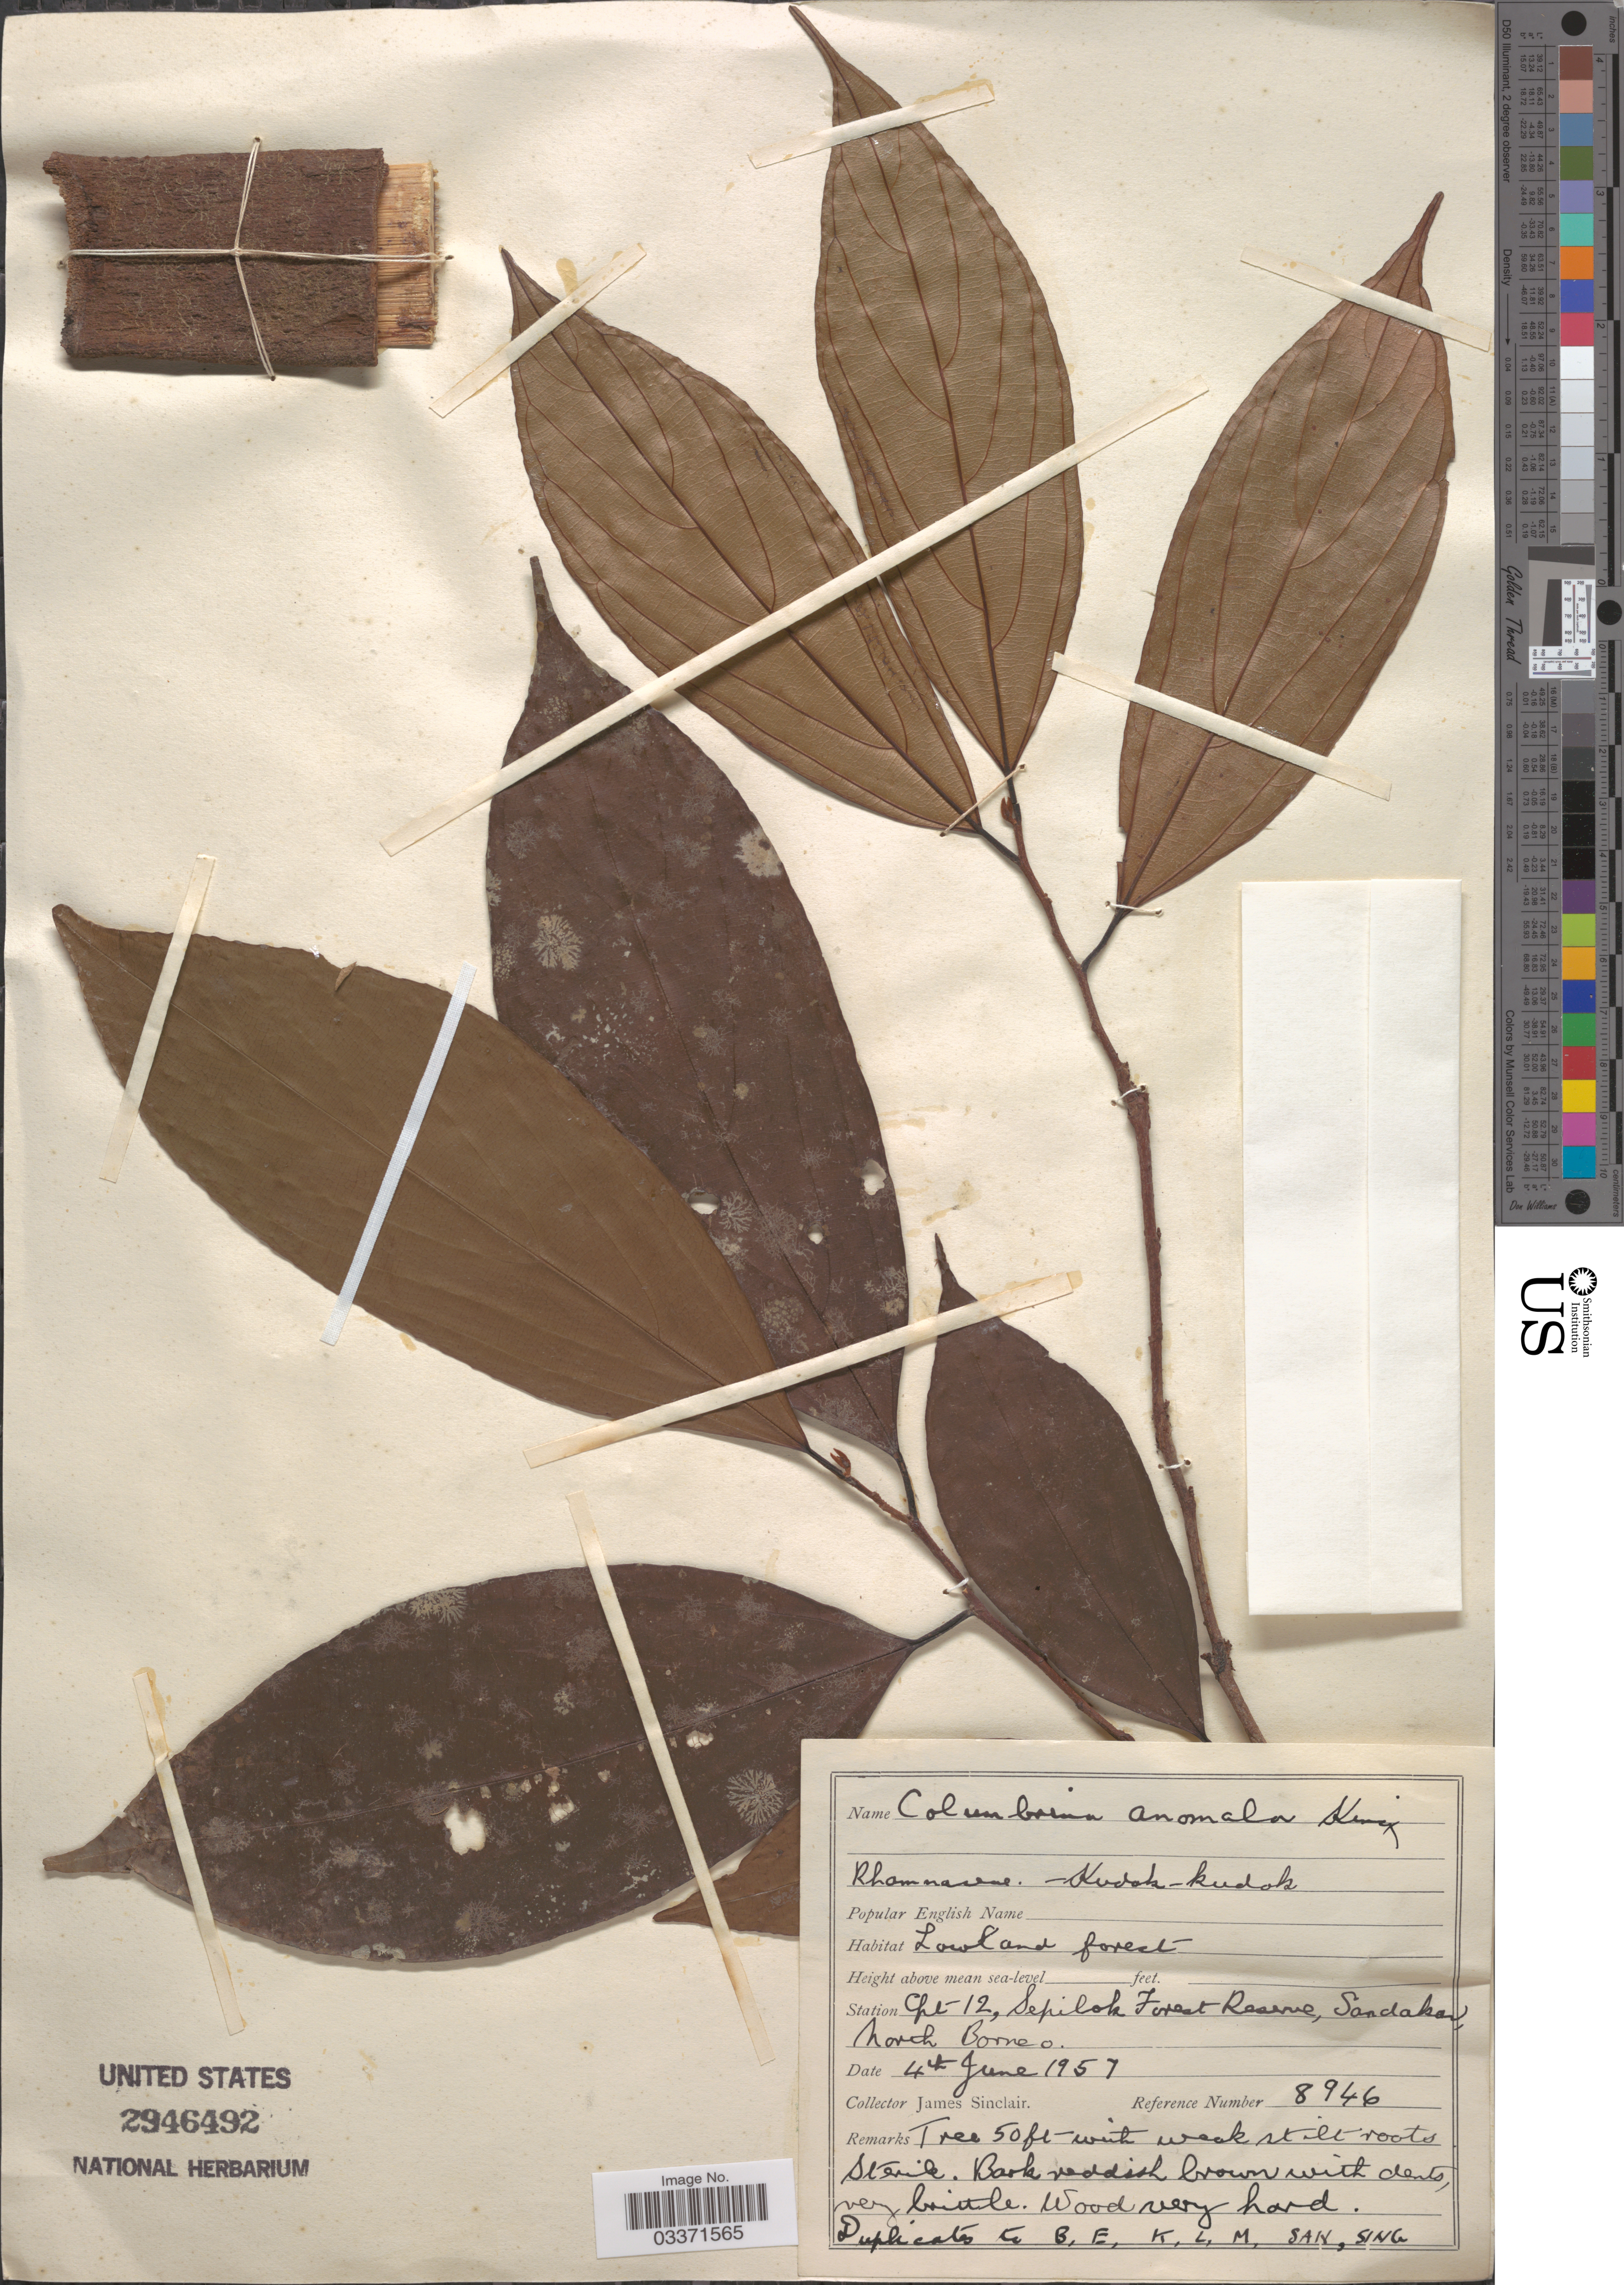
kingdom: Plantae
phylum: Tracheophyta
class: Magnoliopsida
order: Rosales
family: Rhamnaceae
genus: Colubrina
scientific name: Colubrina anomala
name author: King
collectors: J. Sinclair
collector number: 8946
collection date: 1957-06-04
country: Malaysia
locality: Station Cpt 12, Sepilok Forest Reserve, Sandakan, North Borneo.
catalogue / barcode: US 2946492